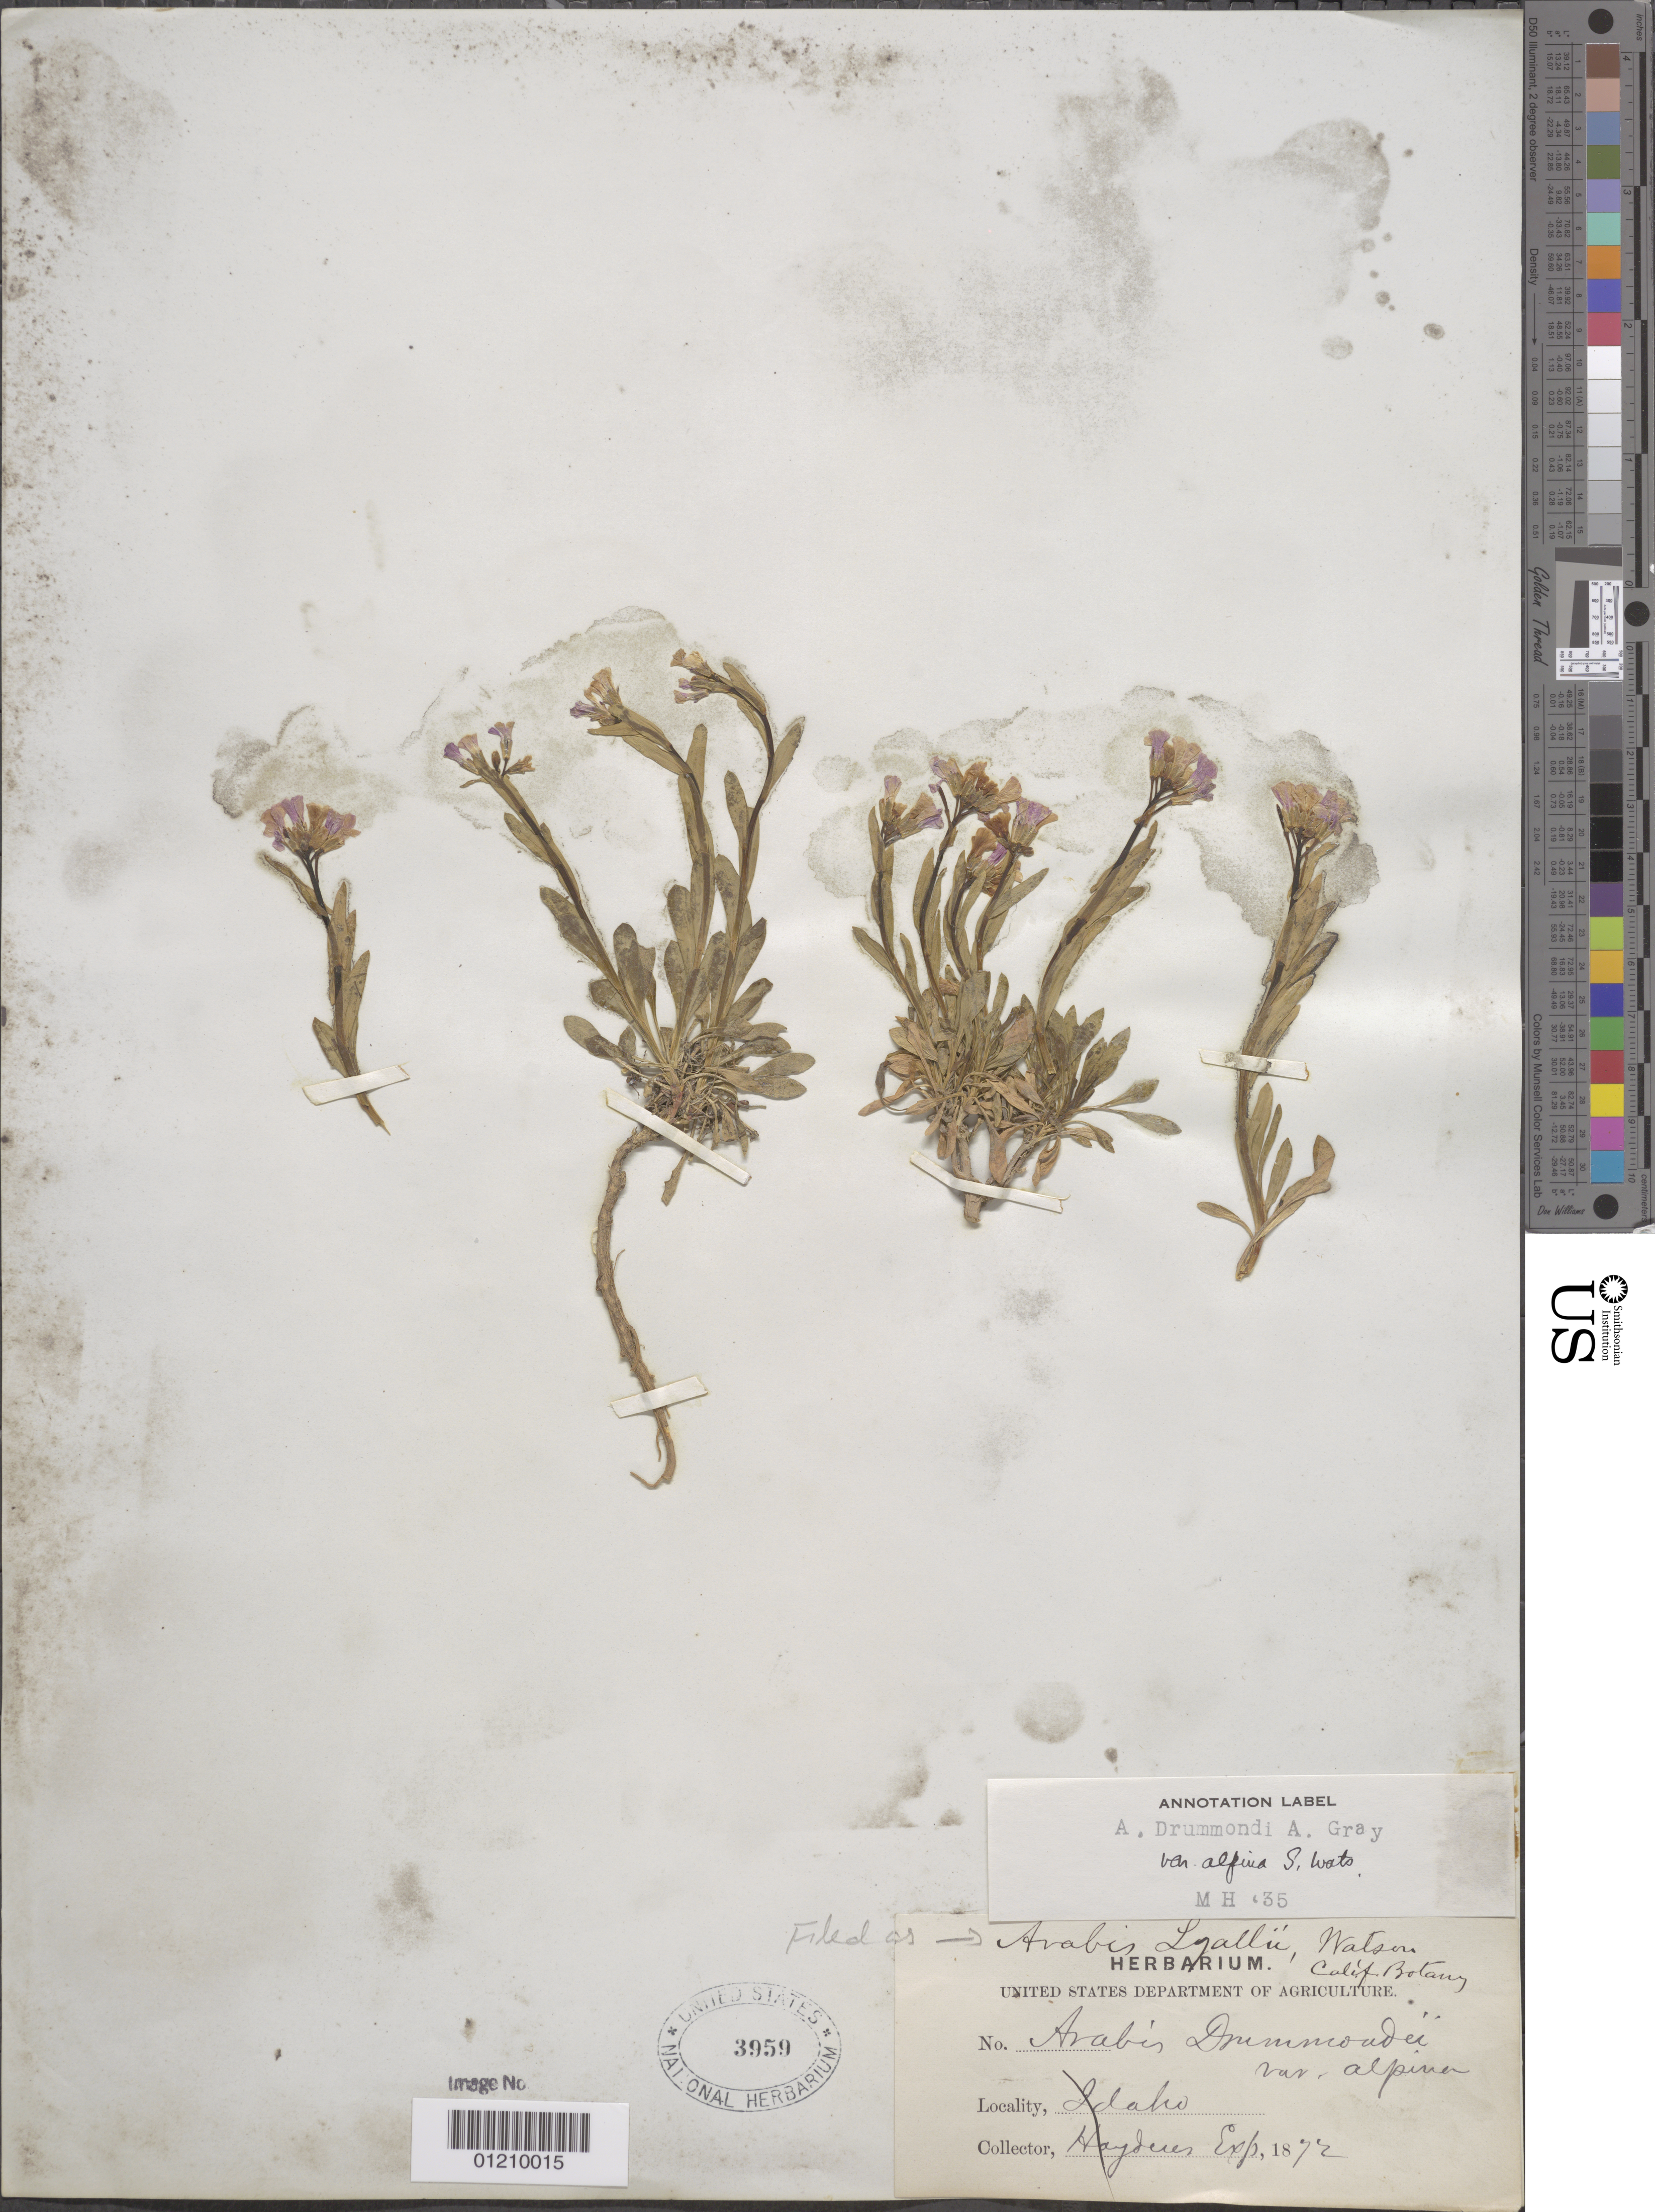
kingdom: Plantae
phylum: Tracheophyta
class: Magnoliopsida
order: Brassicales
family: Brassicaceae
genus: Arabis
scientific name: Arabis lyallii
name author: S. Watson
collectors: Hayden Exped.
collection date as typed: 1872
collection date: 1872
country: United States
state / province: Idaho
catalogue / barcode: US 3959